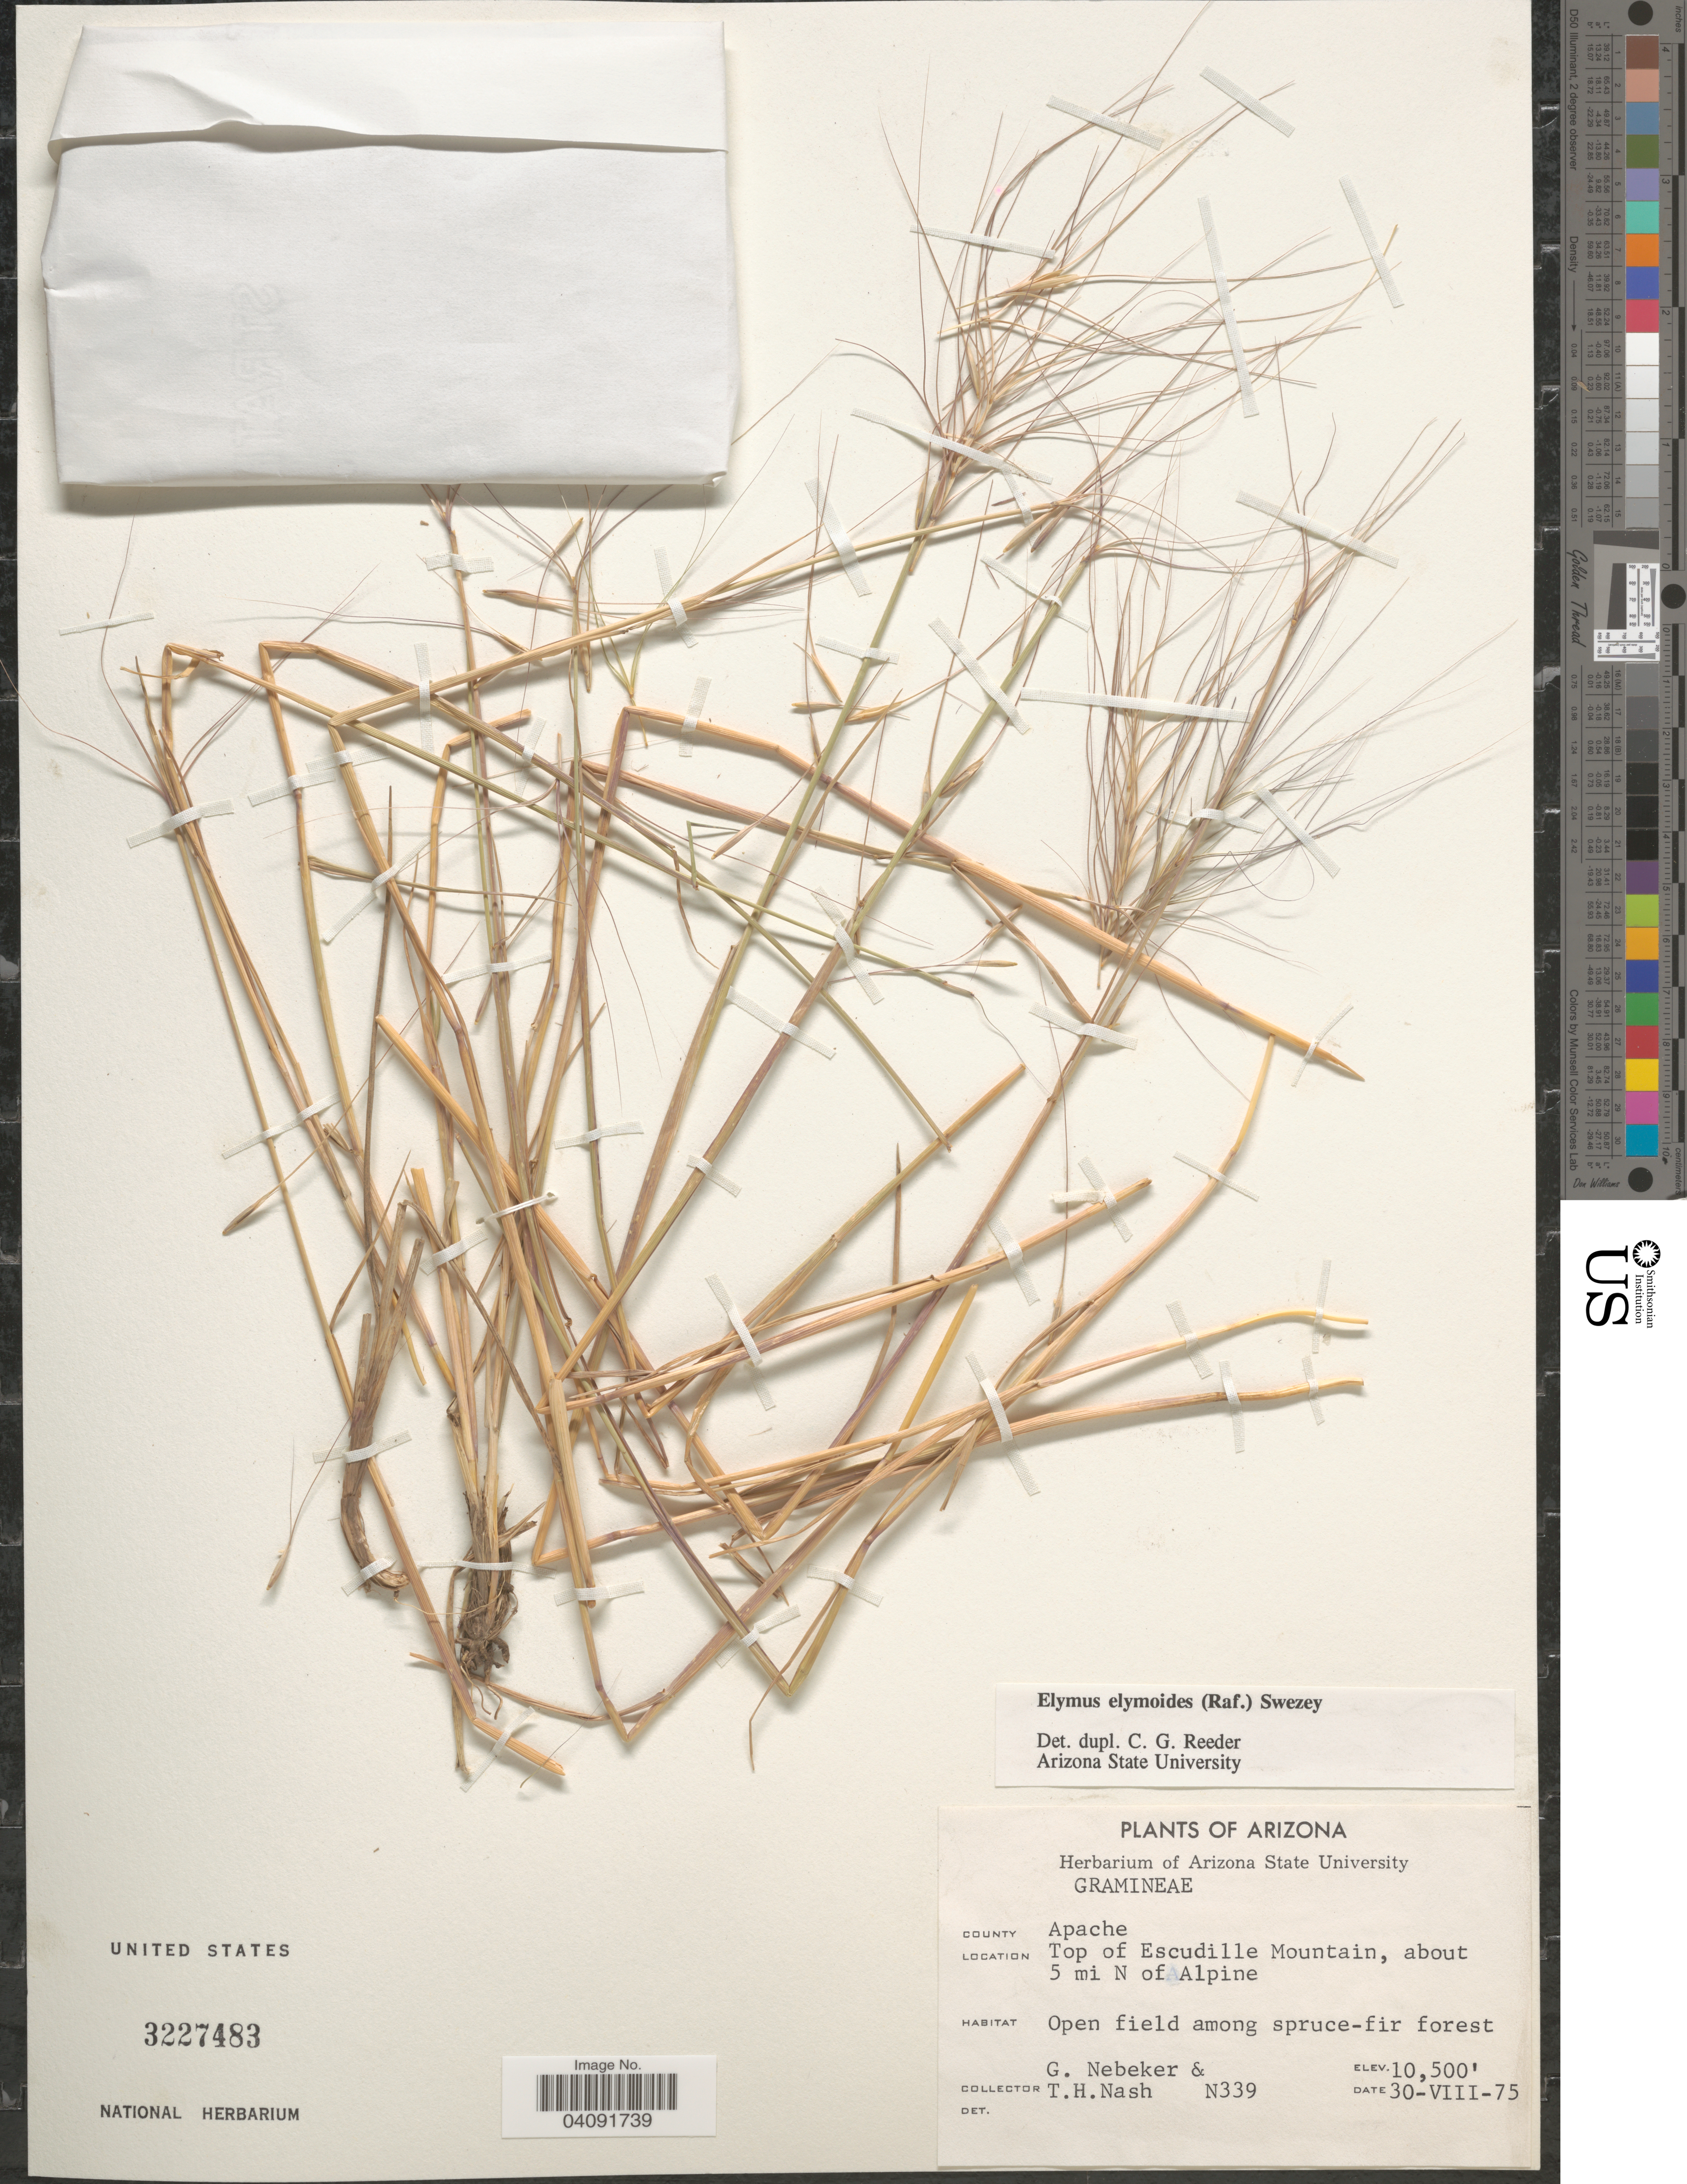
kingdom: Plantae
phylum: Tracheophyta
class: Liliopsida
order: Poales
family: Poaceae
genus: Elymus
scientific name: Elymus elymoides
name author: (Raf.) Swezey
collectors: G. Nebeker & T. Nash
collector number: N339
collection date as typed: Transcribed d/m/y: 30/8/75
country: United States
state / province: Arizona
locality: County Apache. Top of Escudille Mountain, about 5 mi N of Alpine.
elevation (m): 3200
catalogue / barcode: US 3227483